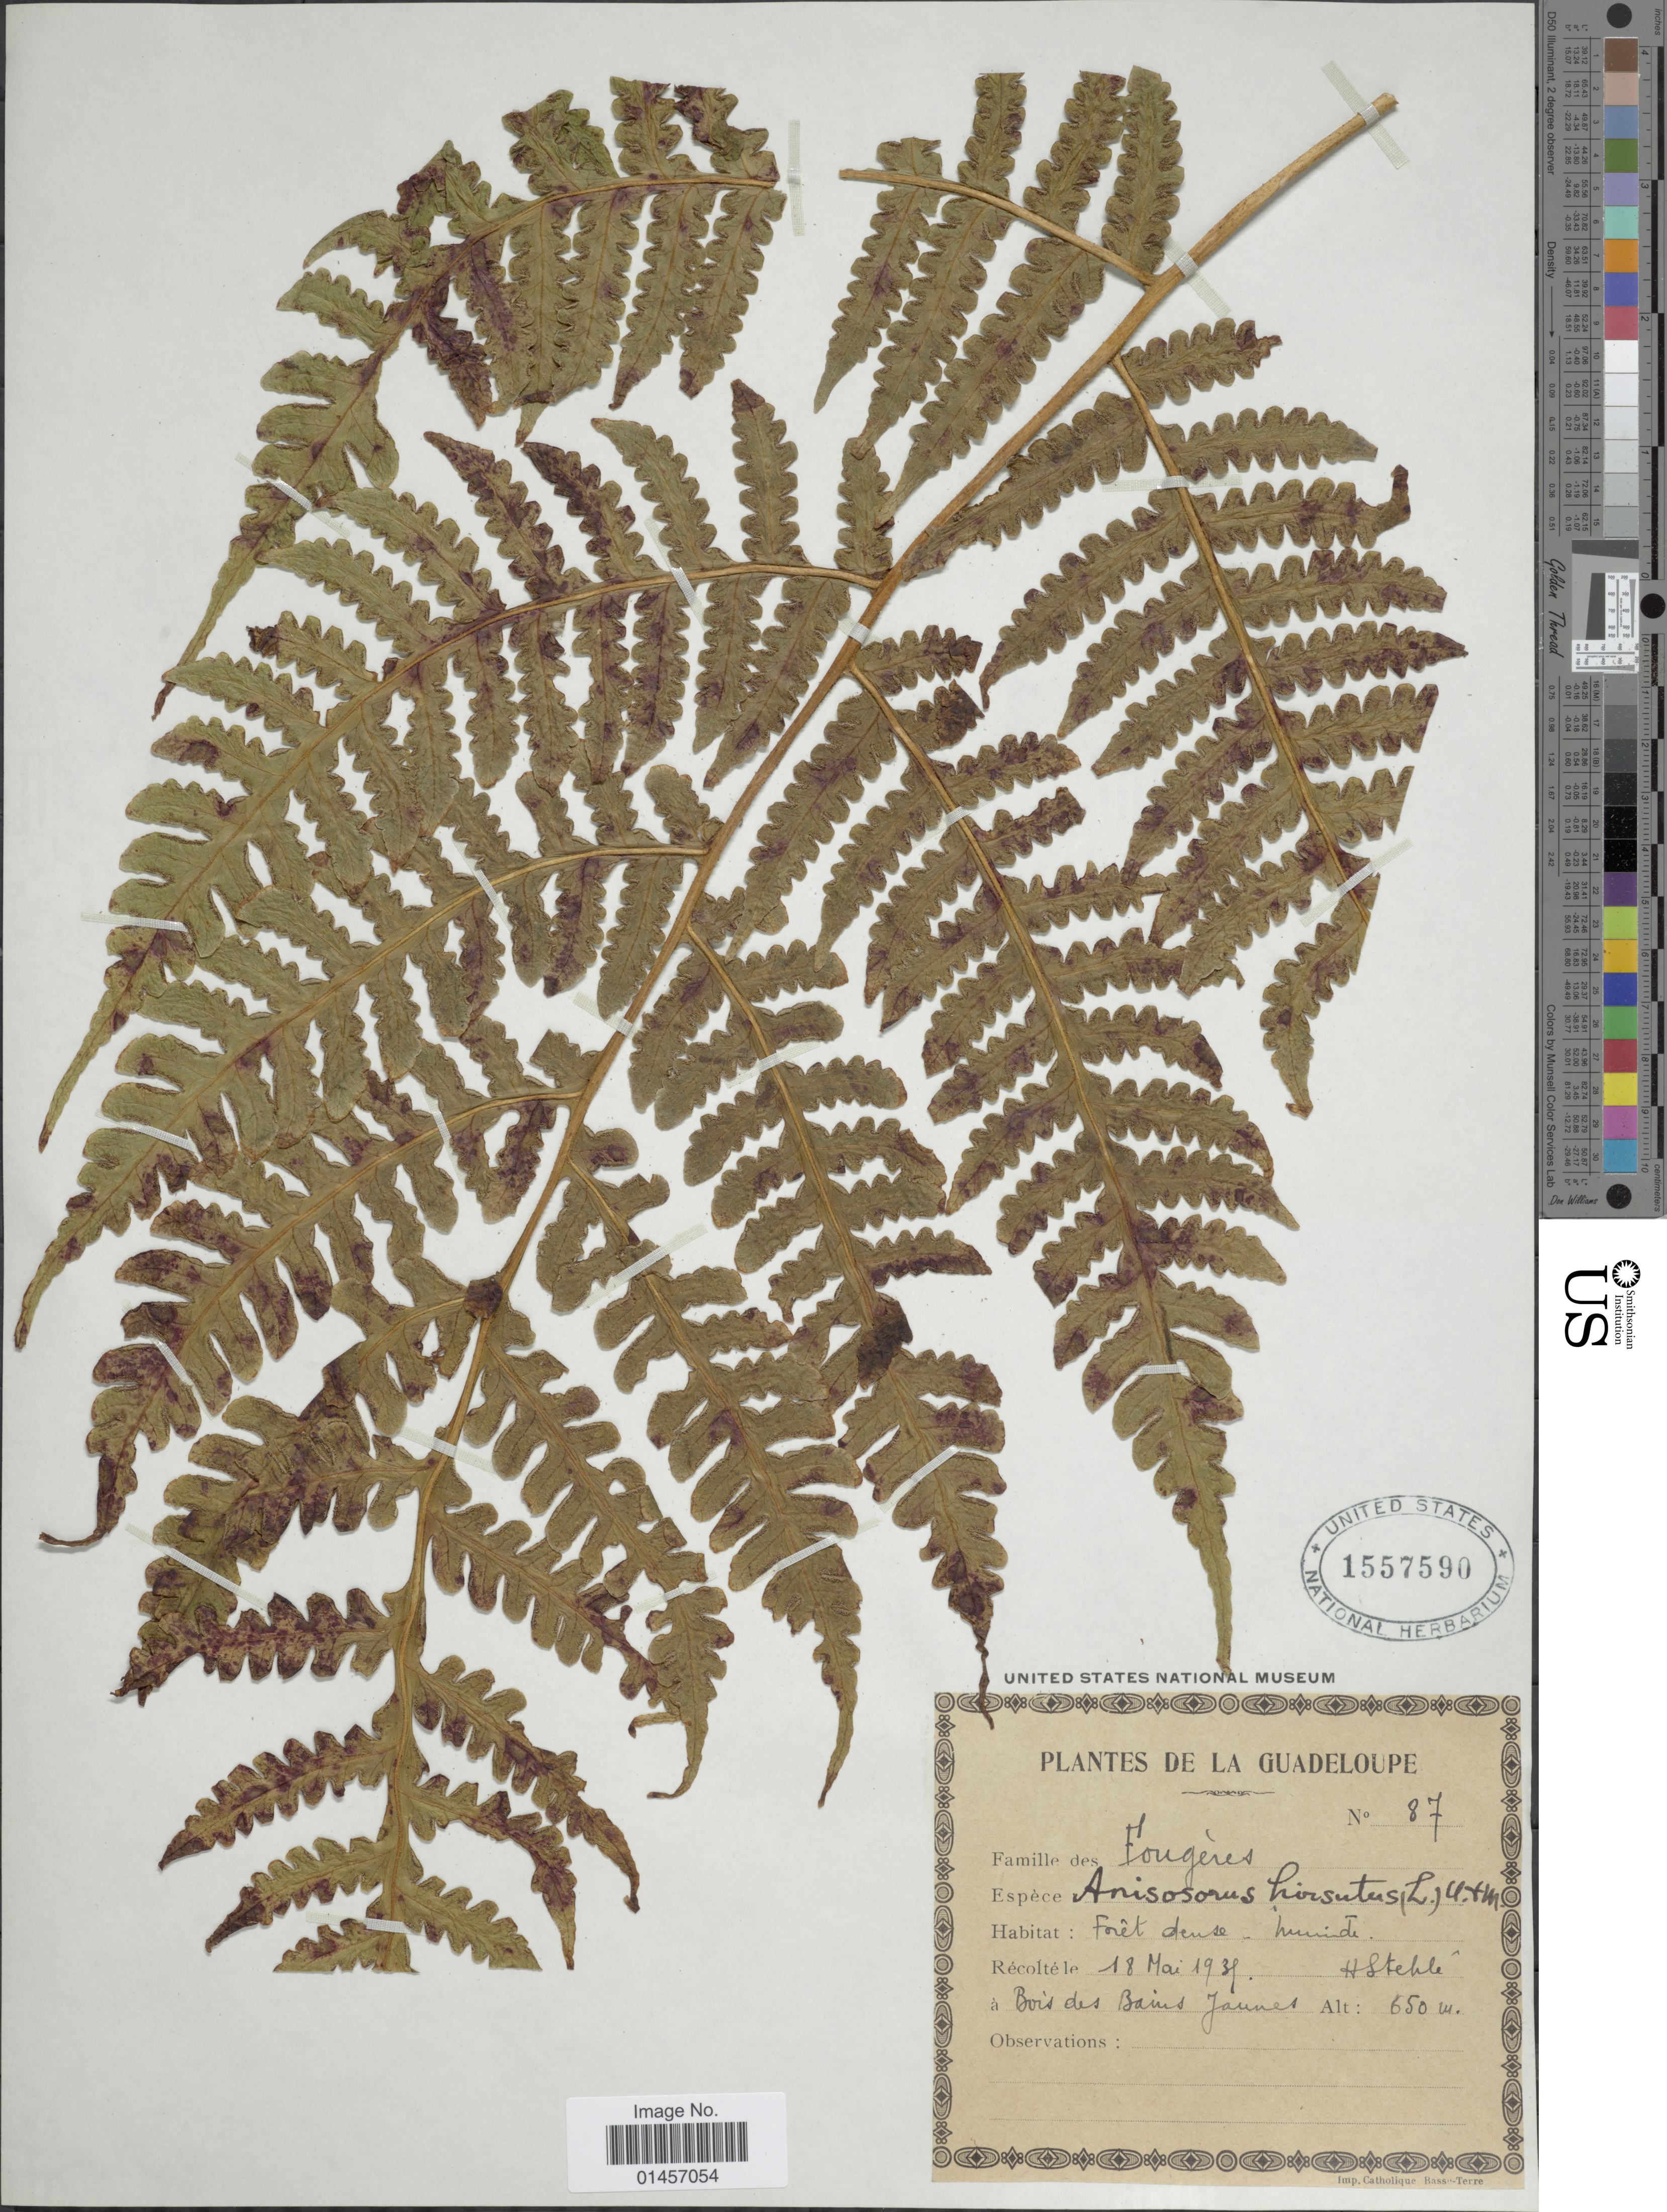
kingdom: Plantae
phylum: Tracheophyta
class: Polypodiopsida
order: Polypodiales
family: Lonchitidaceae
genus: Lonchitis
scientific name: Lonchitis hirsuta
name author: L.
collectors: H. Stehlé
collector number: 87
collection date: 1939-05-18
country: Guadeloupe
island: Leeward Is.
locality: Forêt dense humide. Bois des Bains Jaunes.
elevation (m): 650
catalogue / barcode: US 1557590